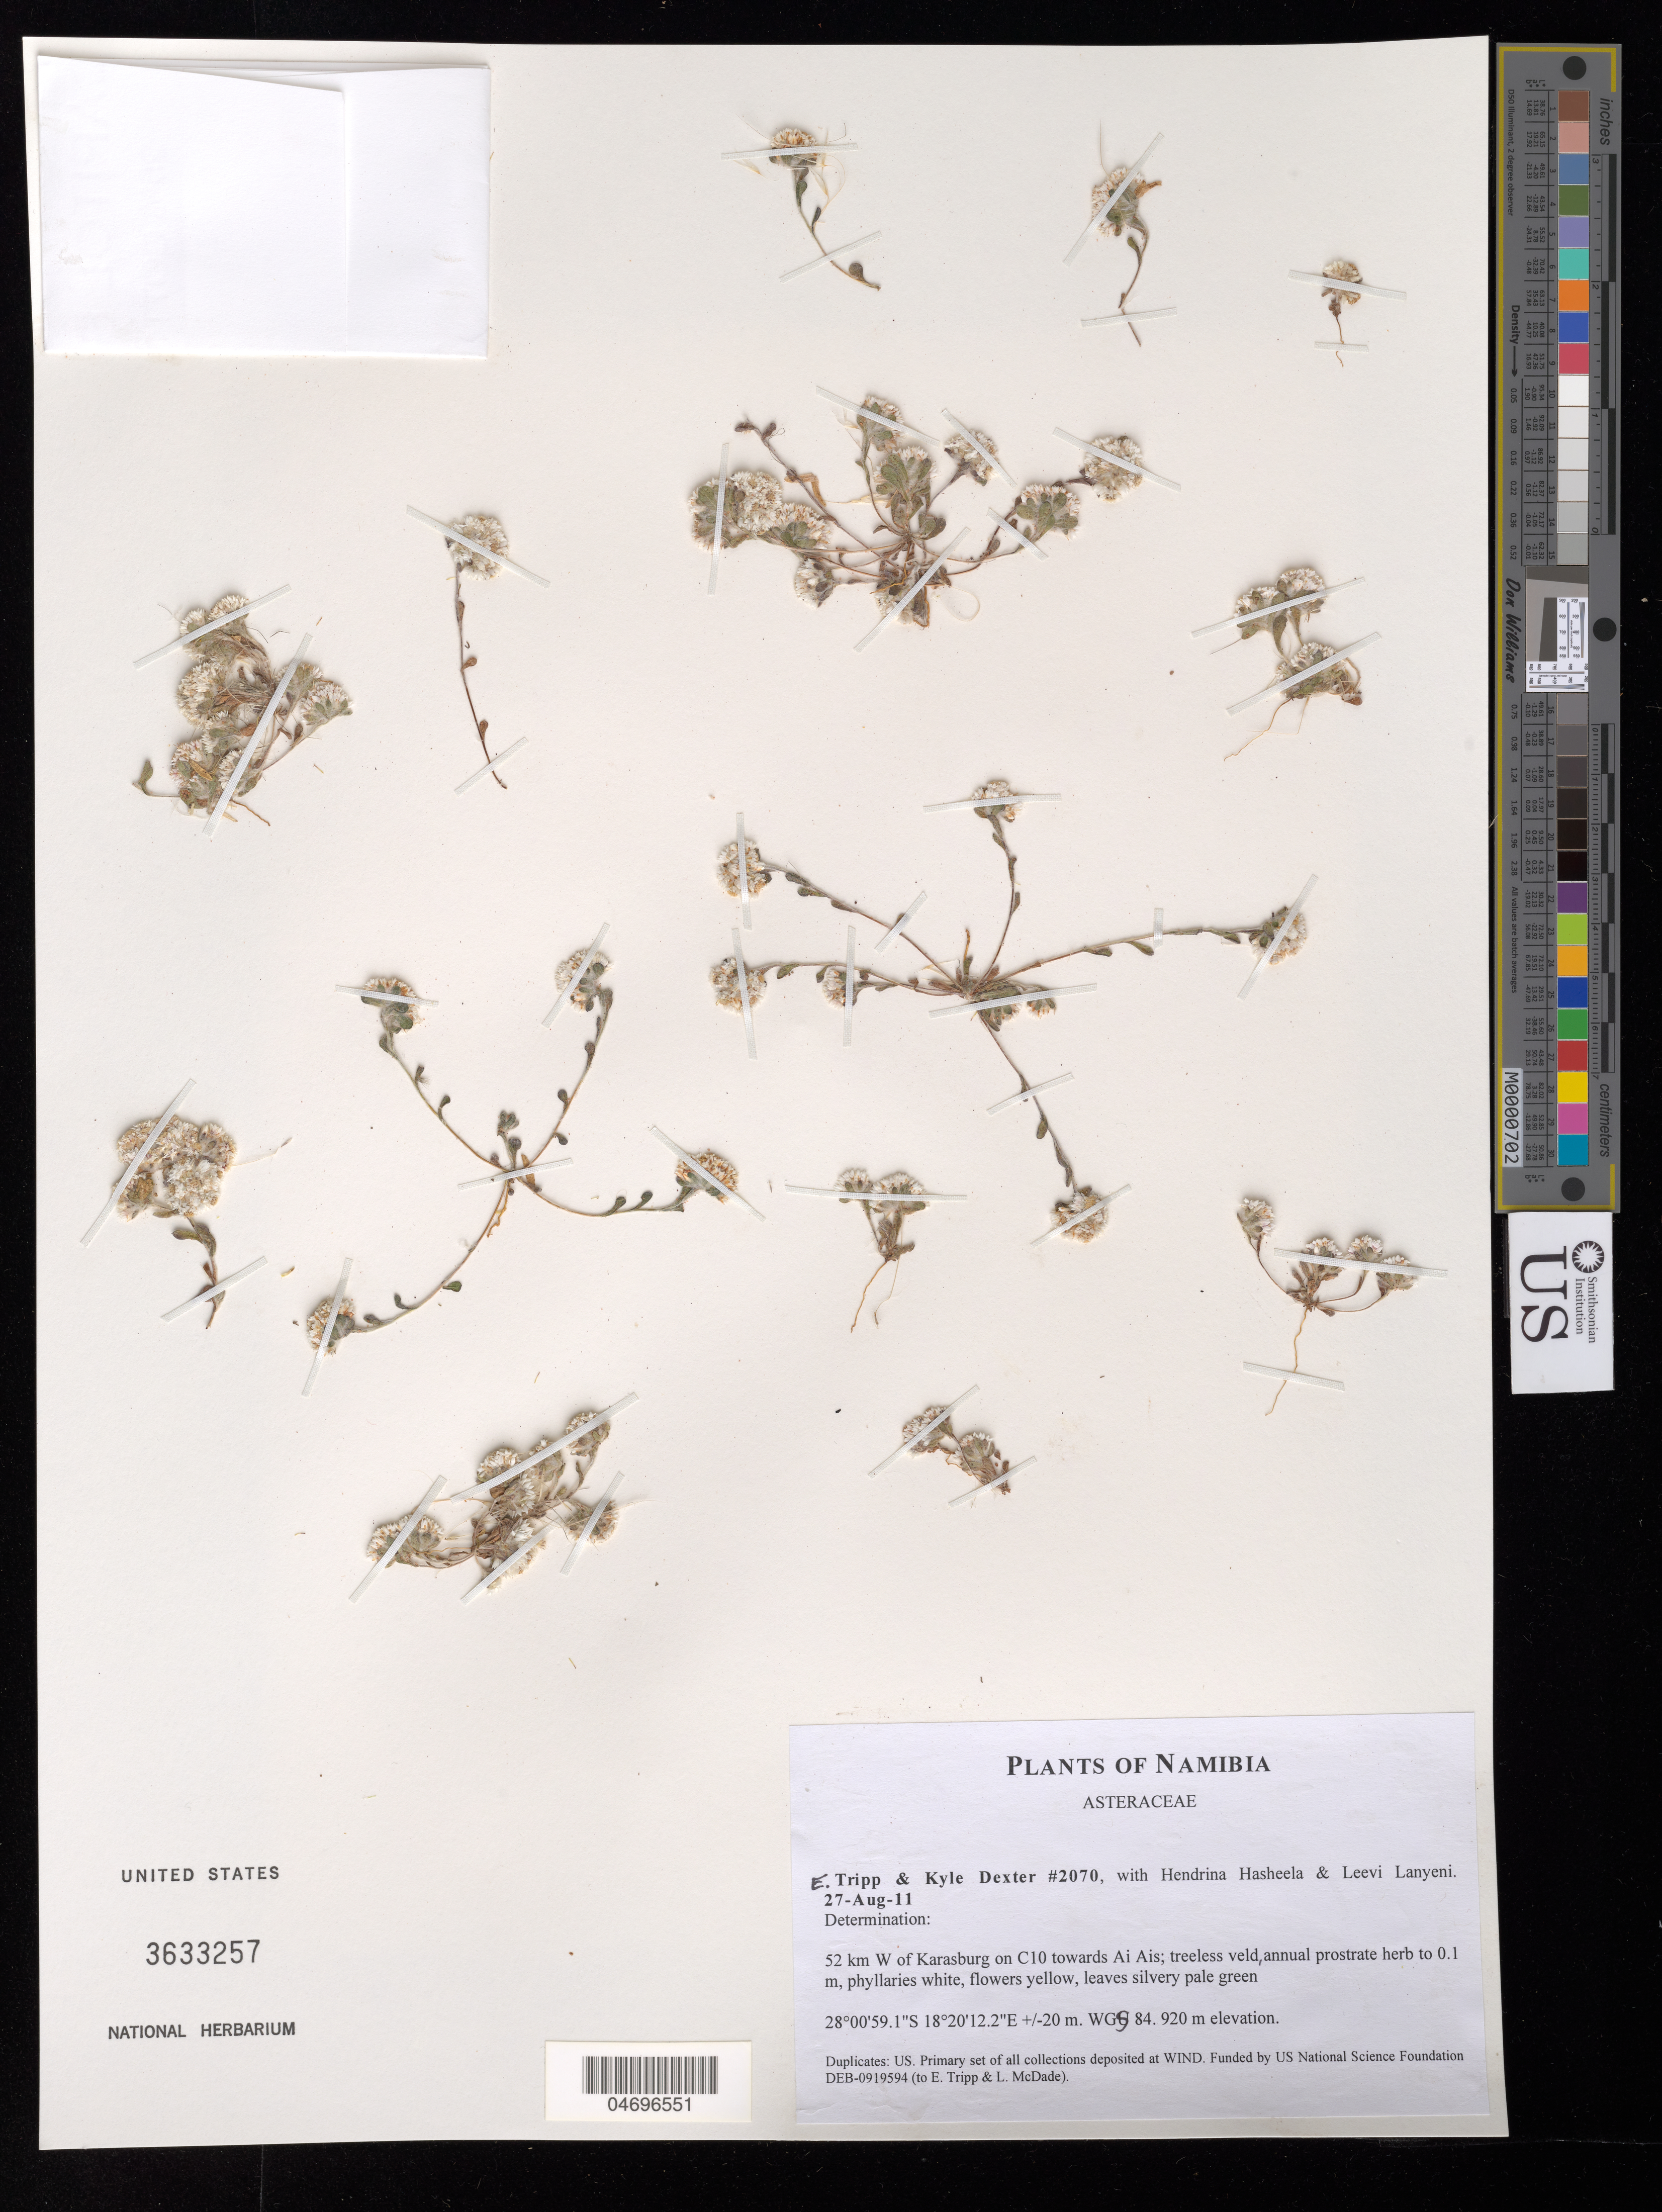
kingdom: Plantae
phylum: Tracheophyta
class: Magnoliopsida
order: Asterales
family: Asteraceae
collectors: E. Tripp, K. Dexter, H. Hasheela & L. Lanyeni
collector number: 2070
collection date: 2011-08-27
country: Namibia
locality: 52 km W of Karasburg on C10 towards Ai Ais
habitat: Treeless veld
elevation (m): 920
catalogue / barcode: US 3633257